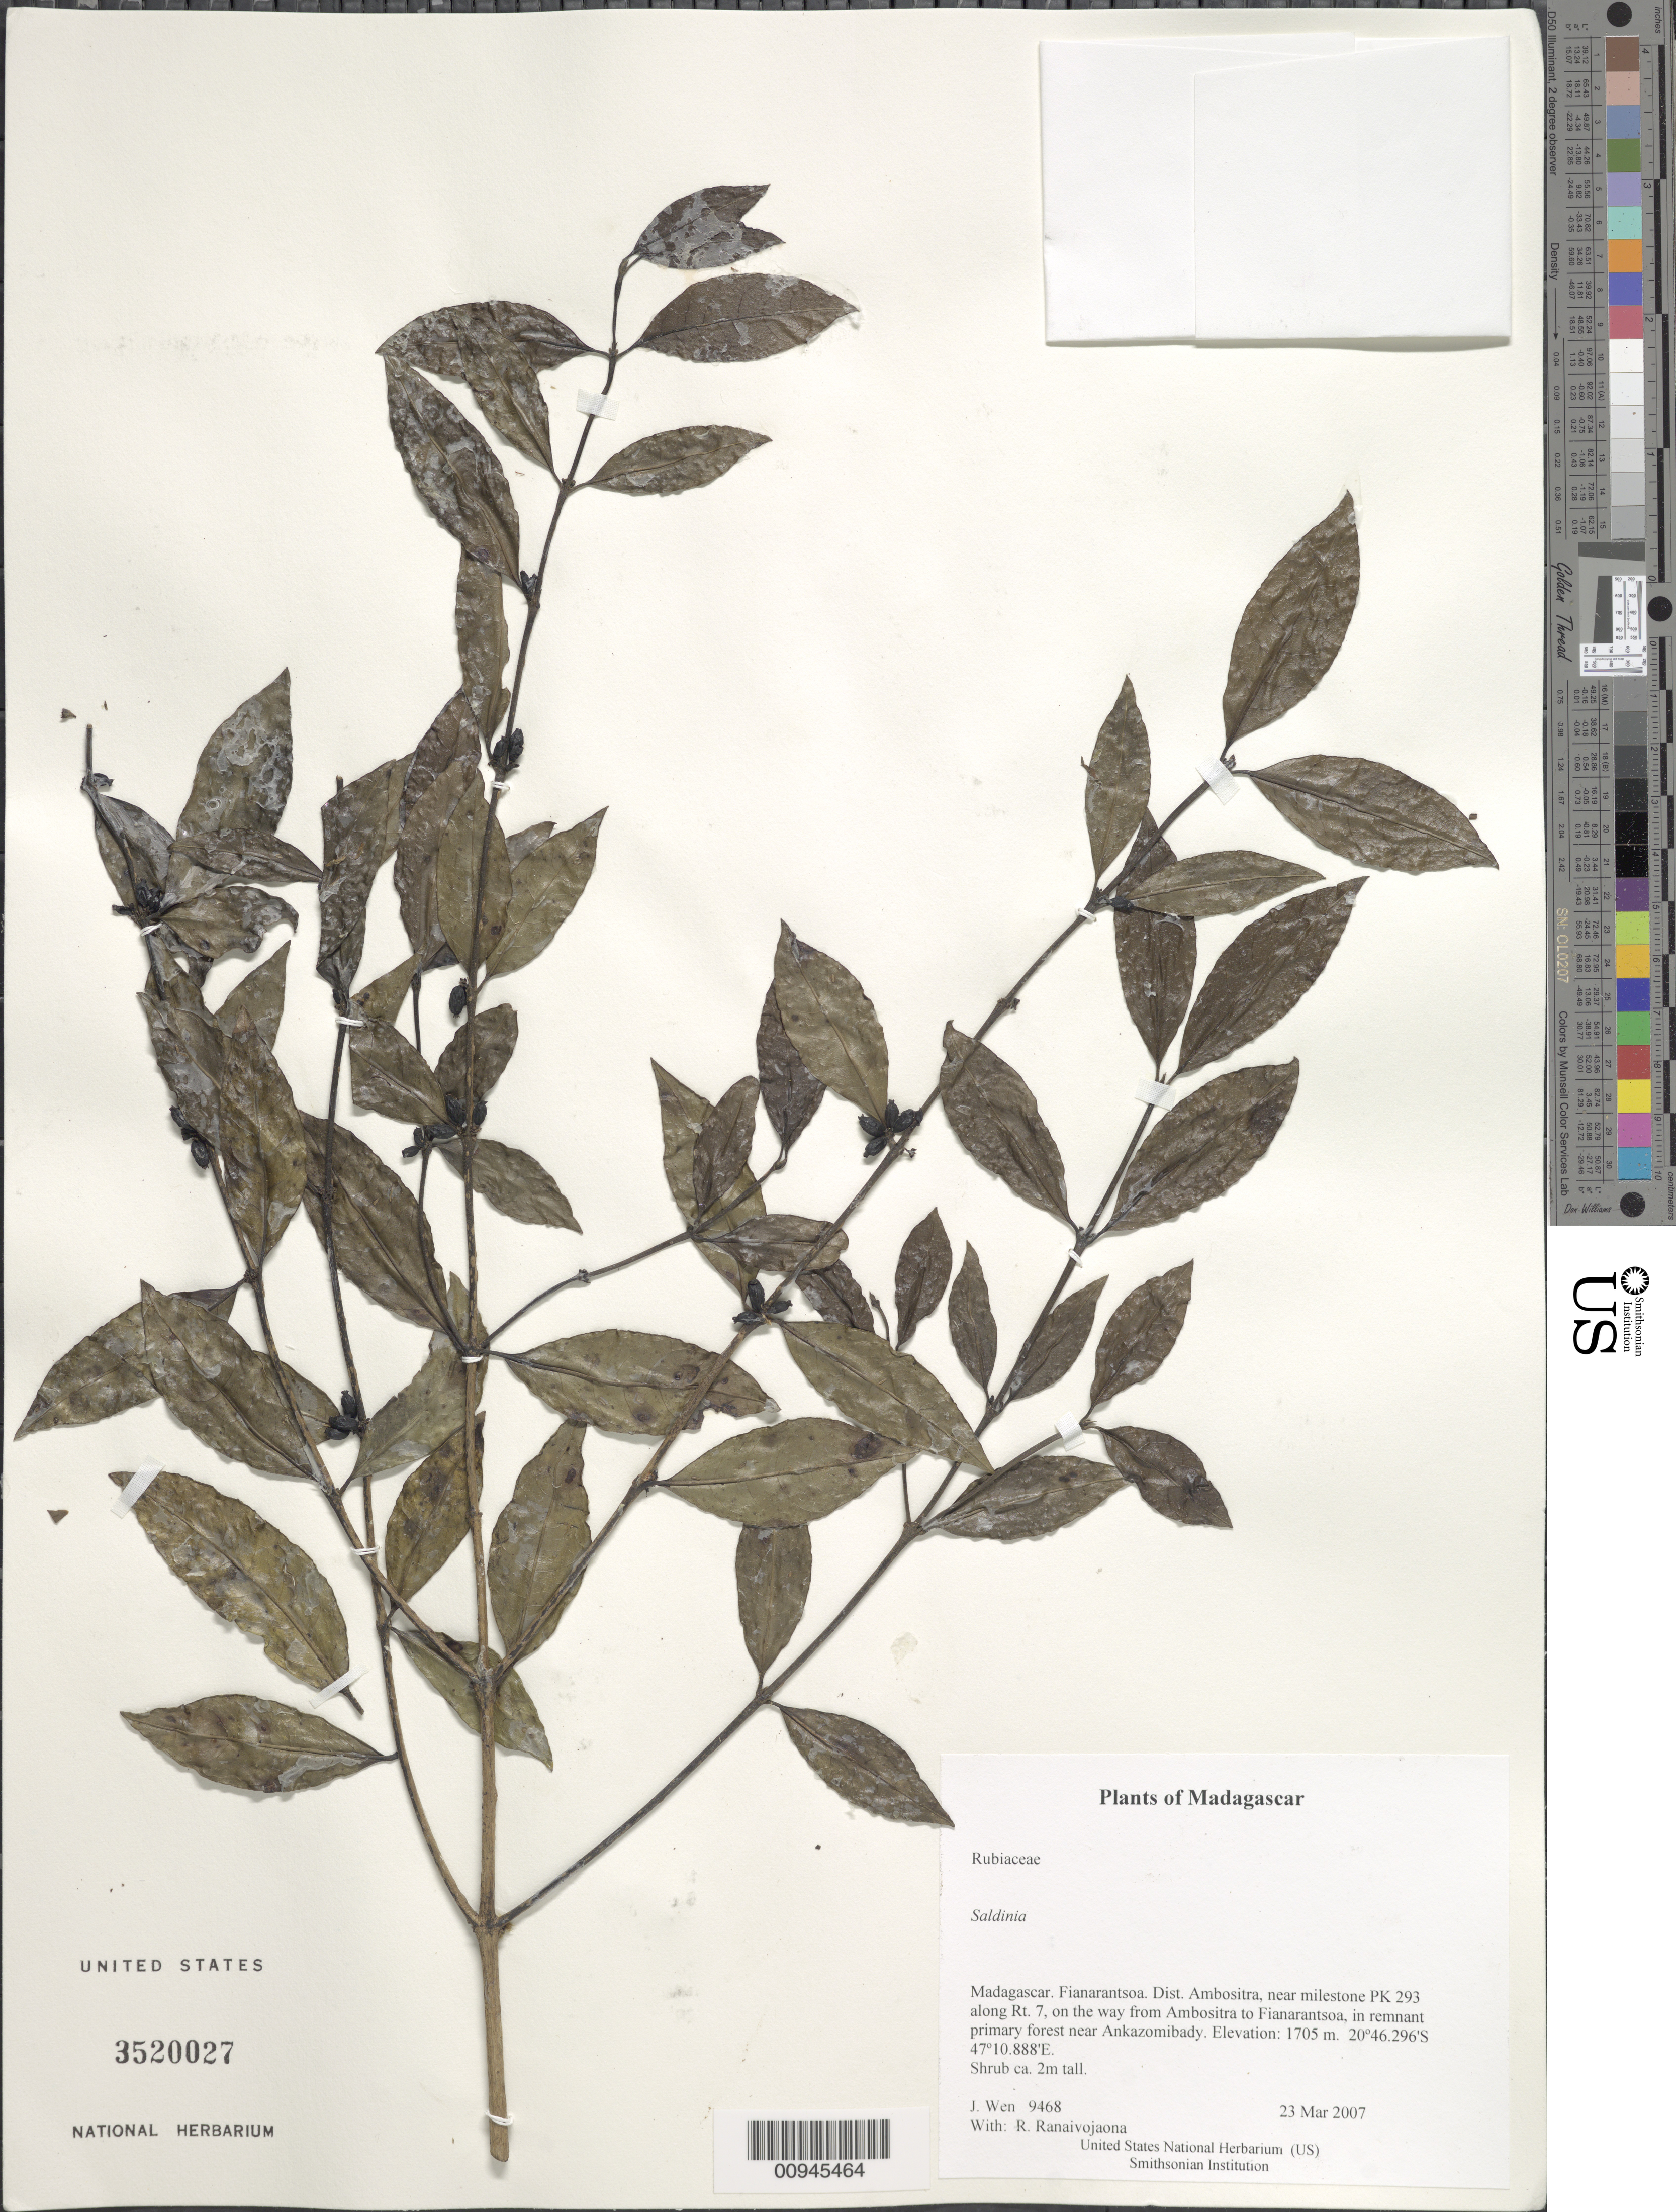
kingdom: Plantae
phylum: Tracheophyta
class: Magnoliopsida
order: Gentianales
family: Rubiaceae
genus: Saldinia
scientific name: Saldinia sp.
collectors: J. Wen & R. Ranaivojaona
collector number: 9468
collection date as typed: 23 Mar 2007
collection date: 2007-03-23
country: Madagascar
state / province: Amoron'i Mania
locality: Dist. Ambositra, near milestone PK 293 along Rt. 7, on the way from Ambositra to Fianarantsoa, in remnant primary forest near Ankazomibady.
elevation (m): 1705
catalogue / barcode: US 3520027